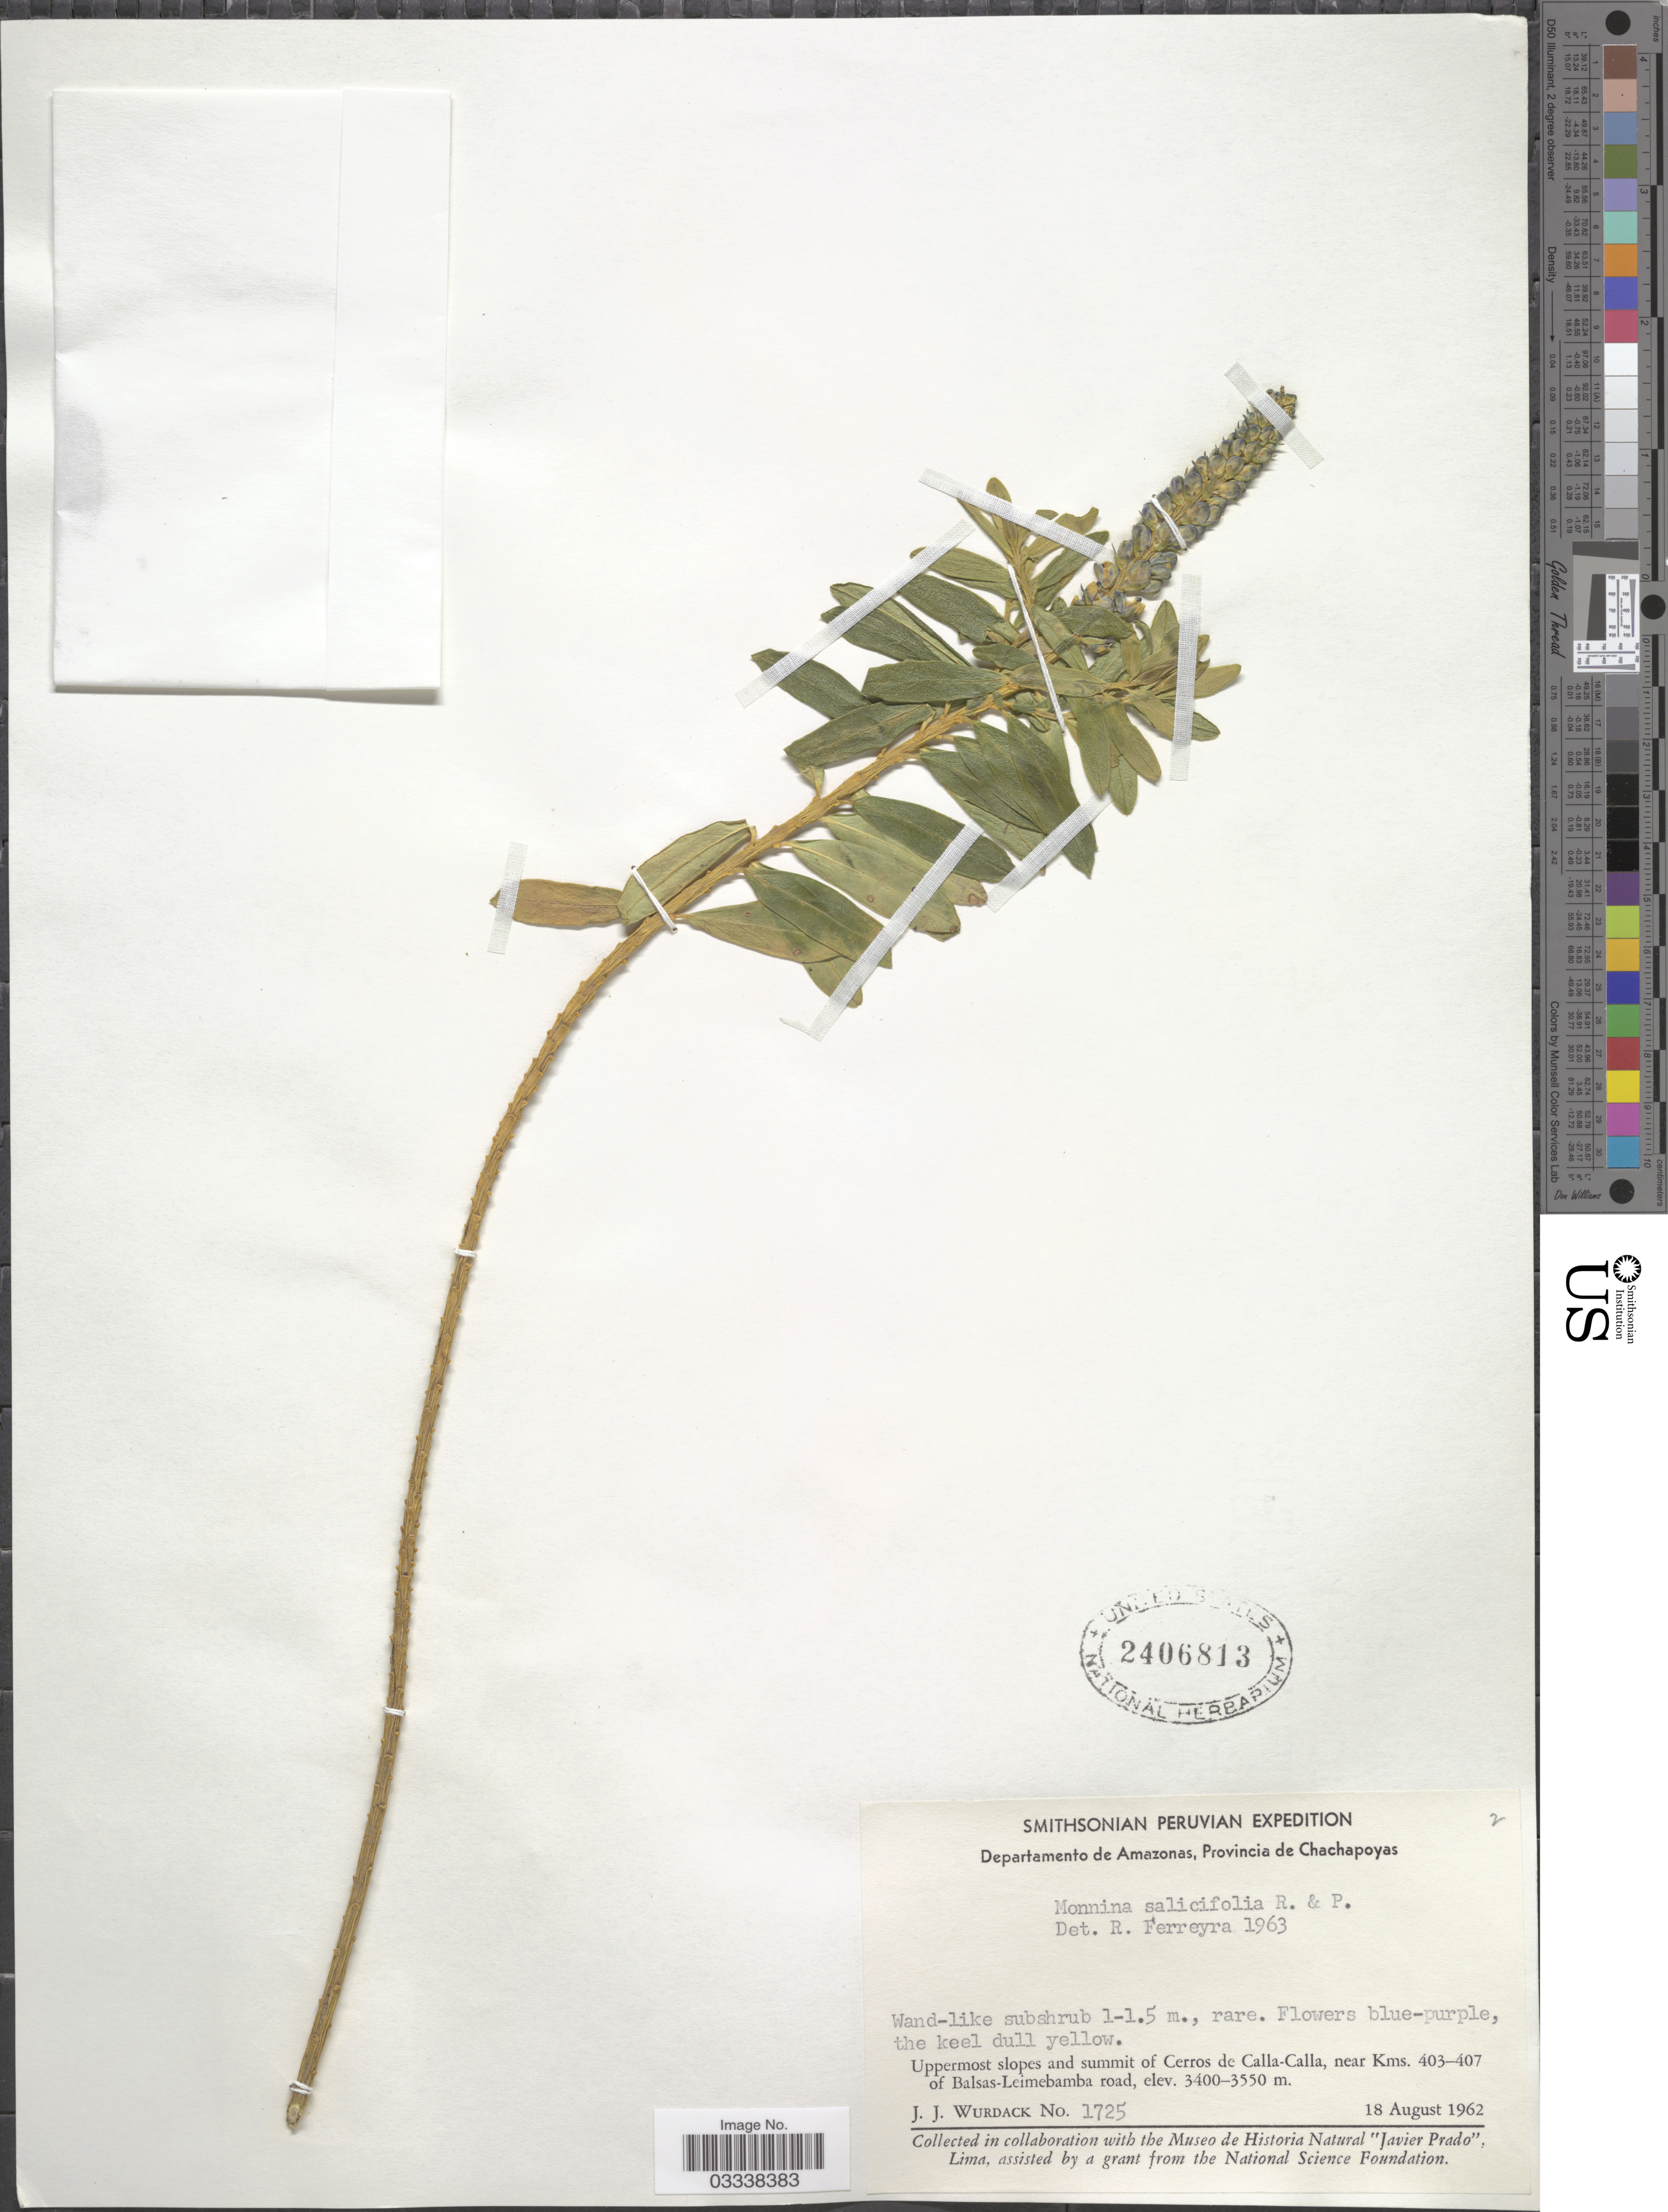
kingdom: Plantae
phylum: Tracheophyta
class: Magnoliopsida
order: Fabales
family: Polygalaceae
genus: Monnina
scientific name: Monnina salicifolia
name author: Ruiz & Pav.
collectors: J. J. Wurdack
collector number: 1725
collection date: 1962-08-18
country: Peru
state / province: Amazonas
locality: Departamento de Amazonas, Provincia de Chachapoyas. Uppermost slopes and summit of Cerros de Calla-Calla, near Kms. 403-407 of Balsas-Leimebamba road.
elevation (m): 3400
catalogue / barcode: US 2406813